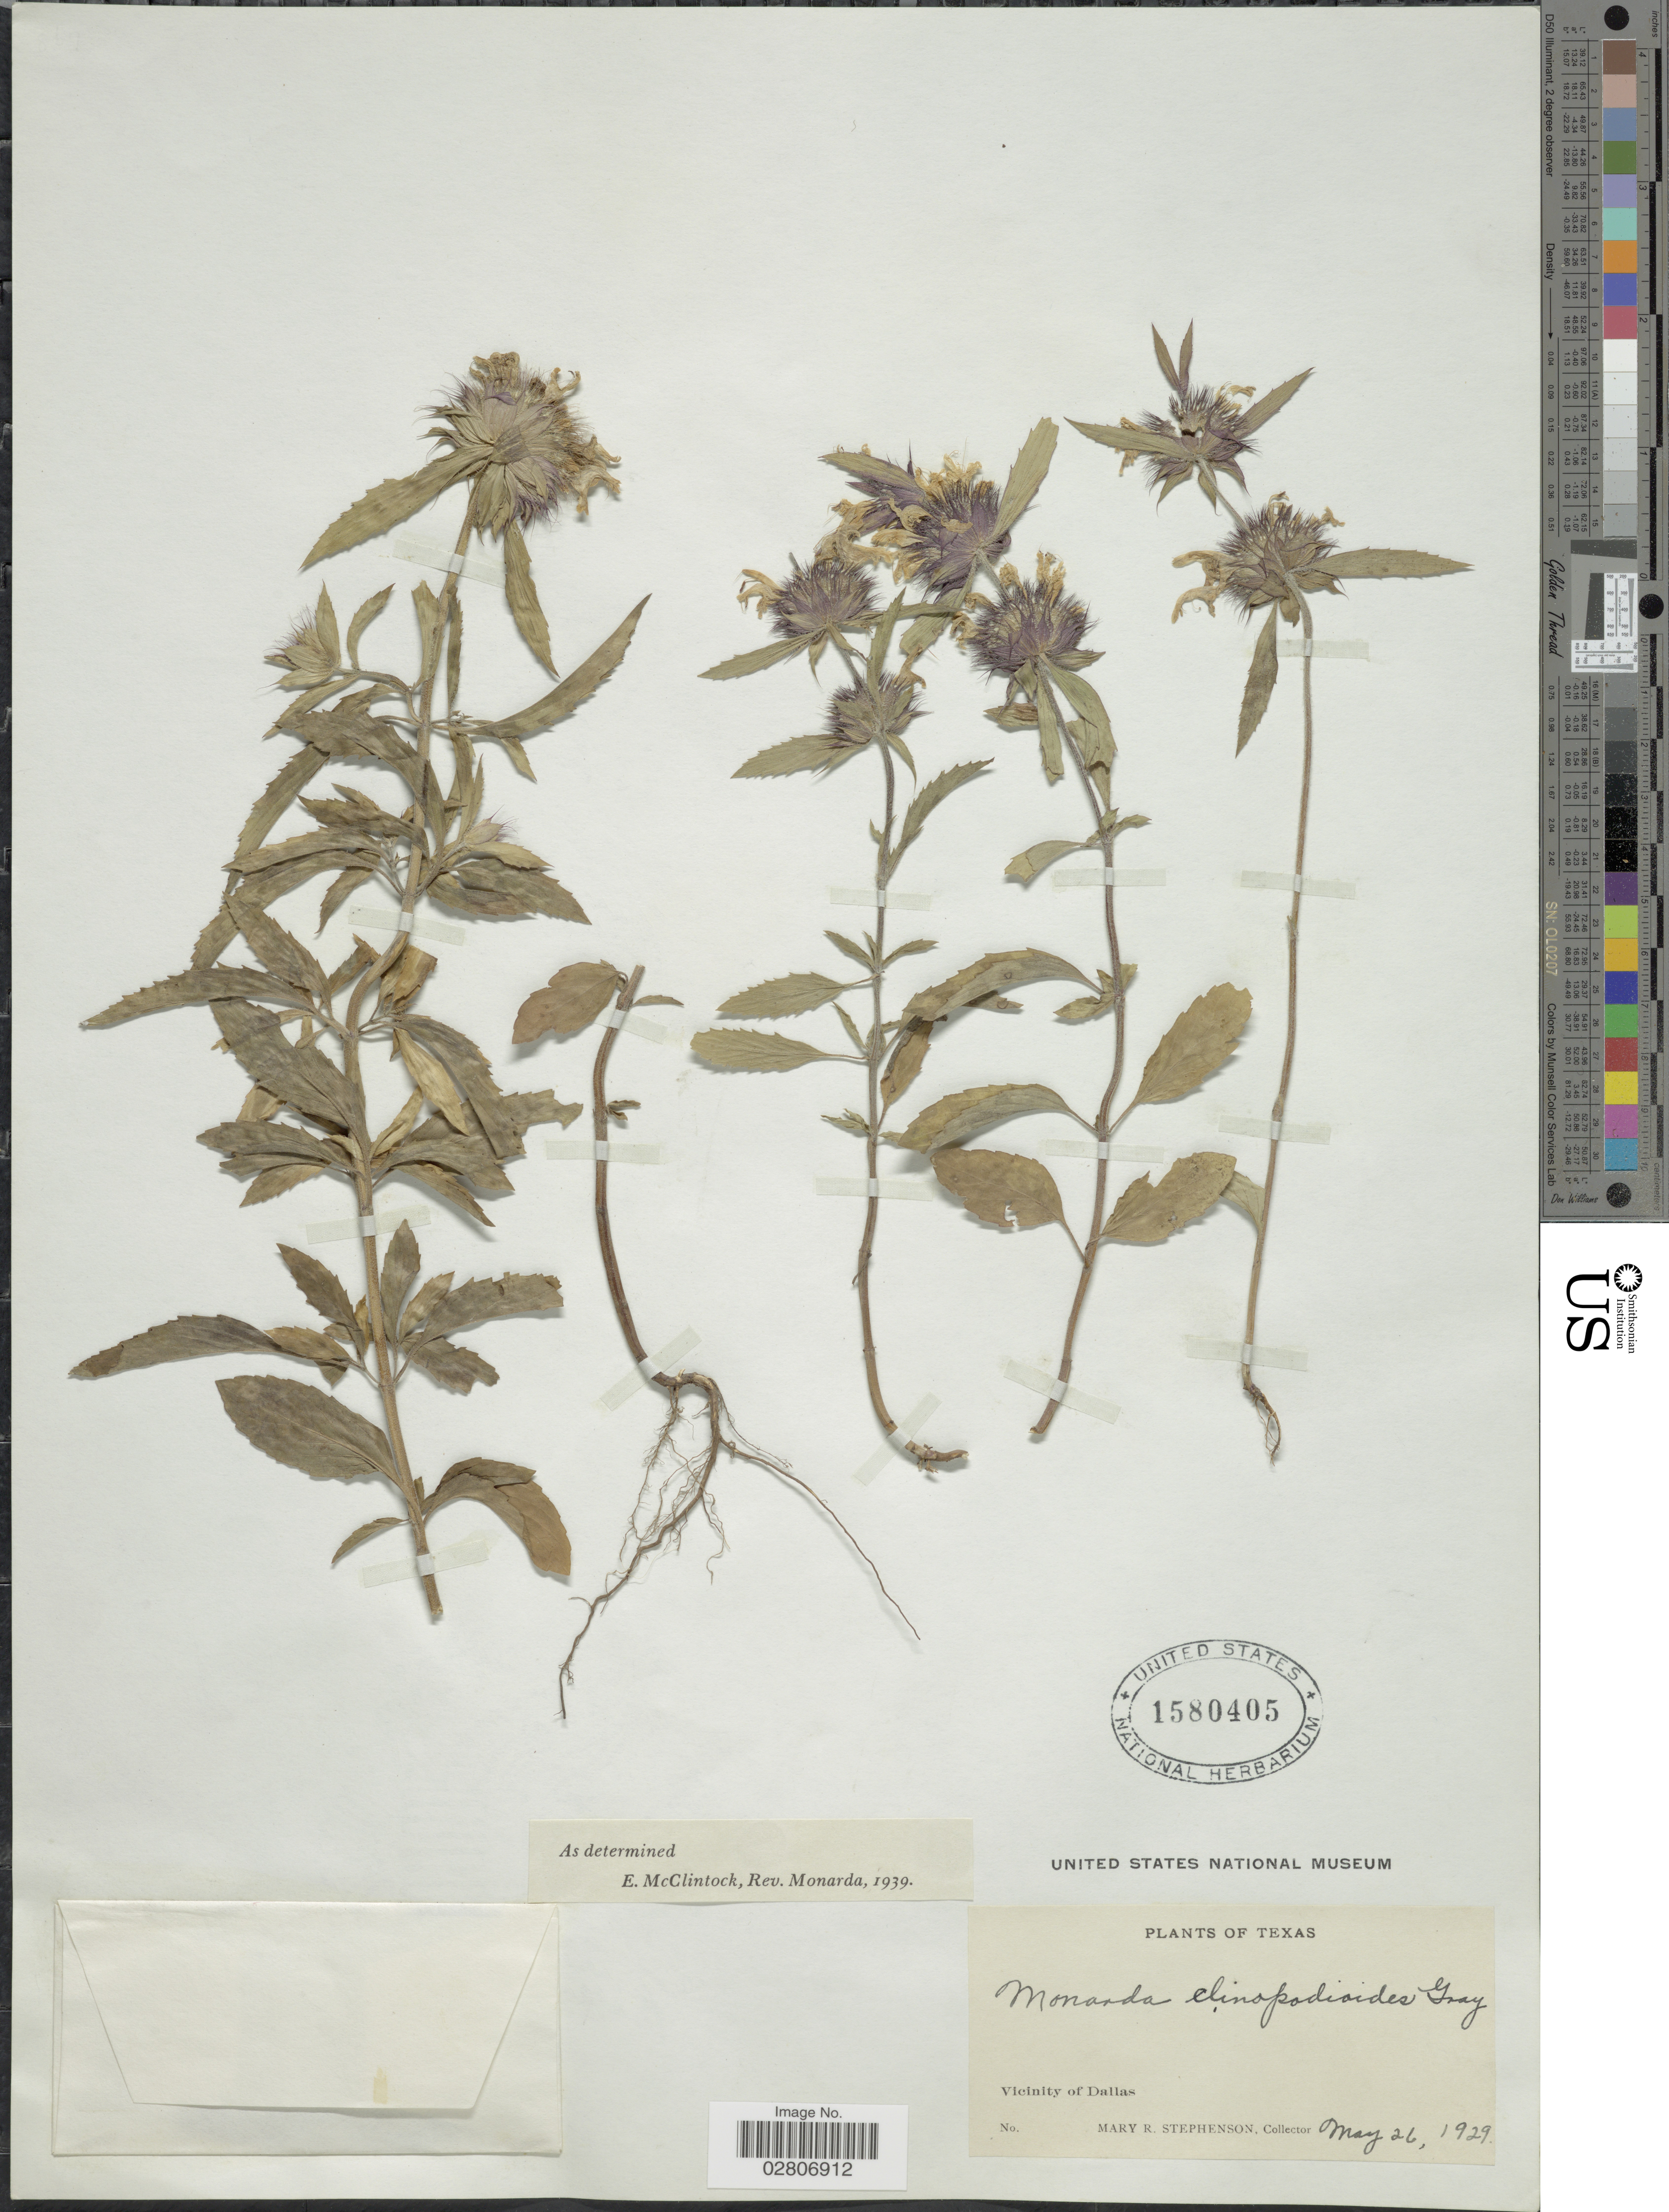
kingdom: Plantae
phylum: Tracheophyta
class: Magnoliopsida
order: Lamiales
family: Lamiaceae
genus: Monarda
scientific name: Monarda clinopodioides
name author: A. Gray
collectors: M. Stephenson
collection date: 1929-05-26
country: United States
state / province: Texas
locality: Vicinity of Dallas.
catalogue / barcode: US 1580405